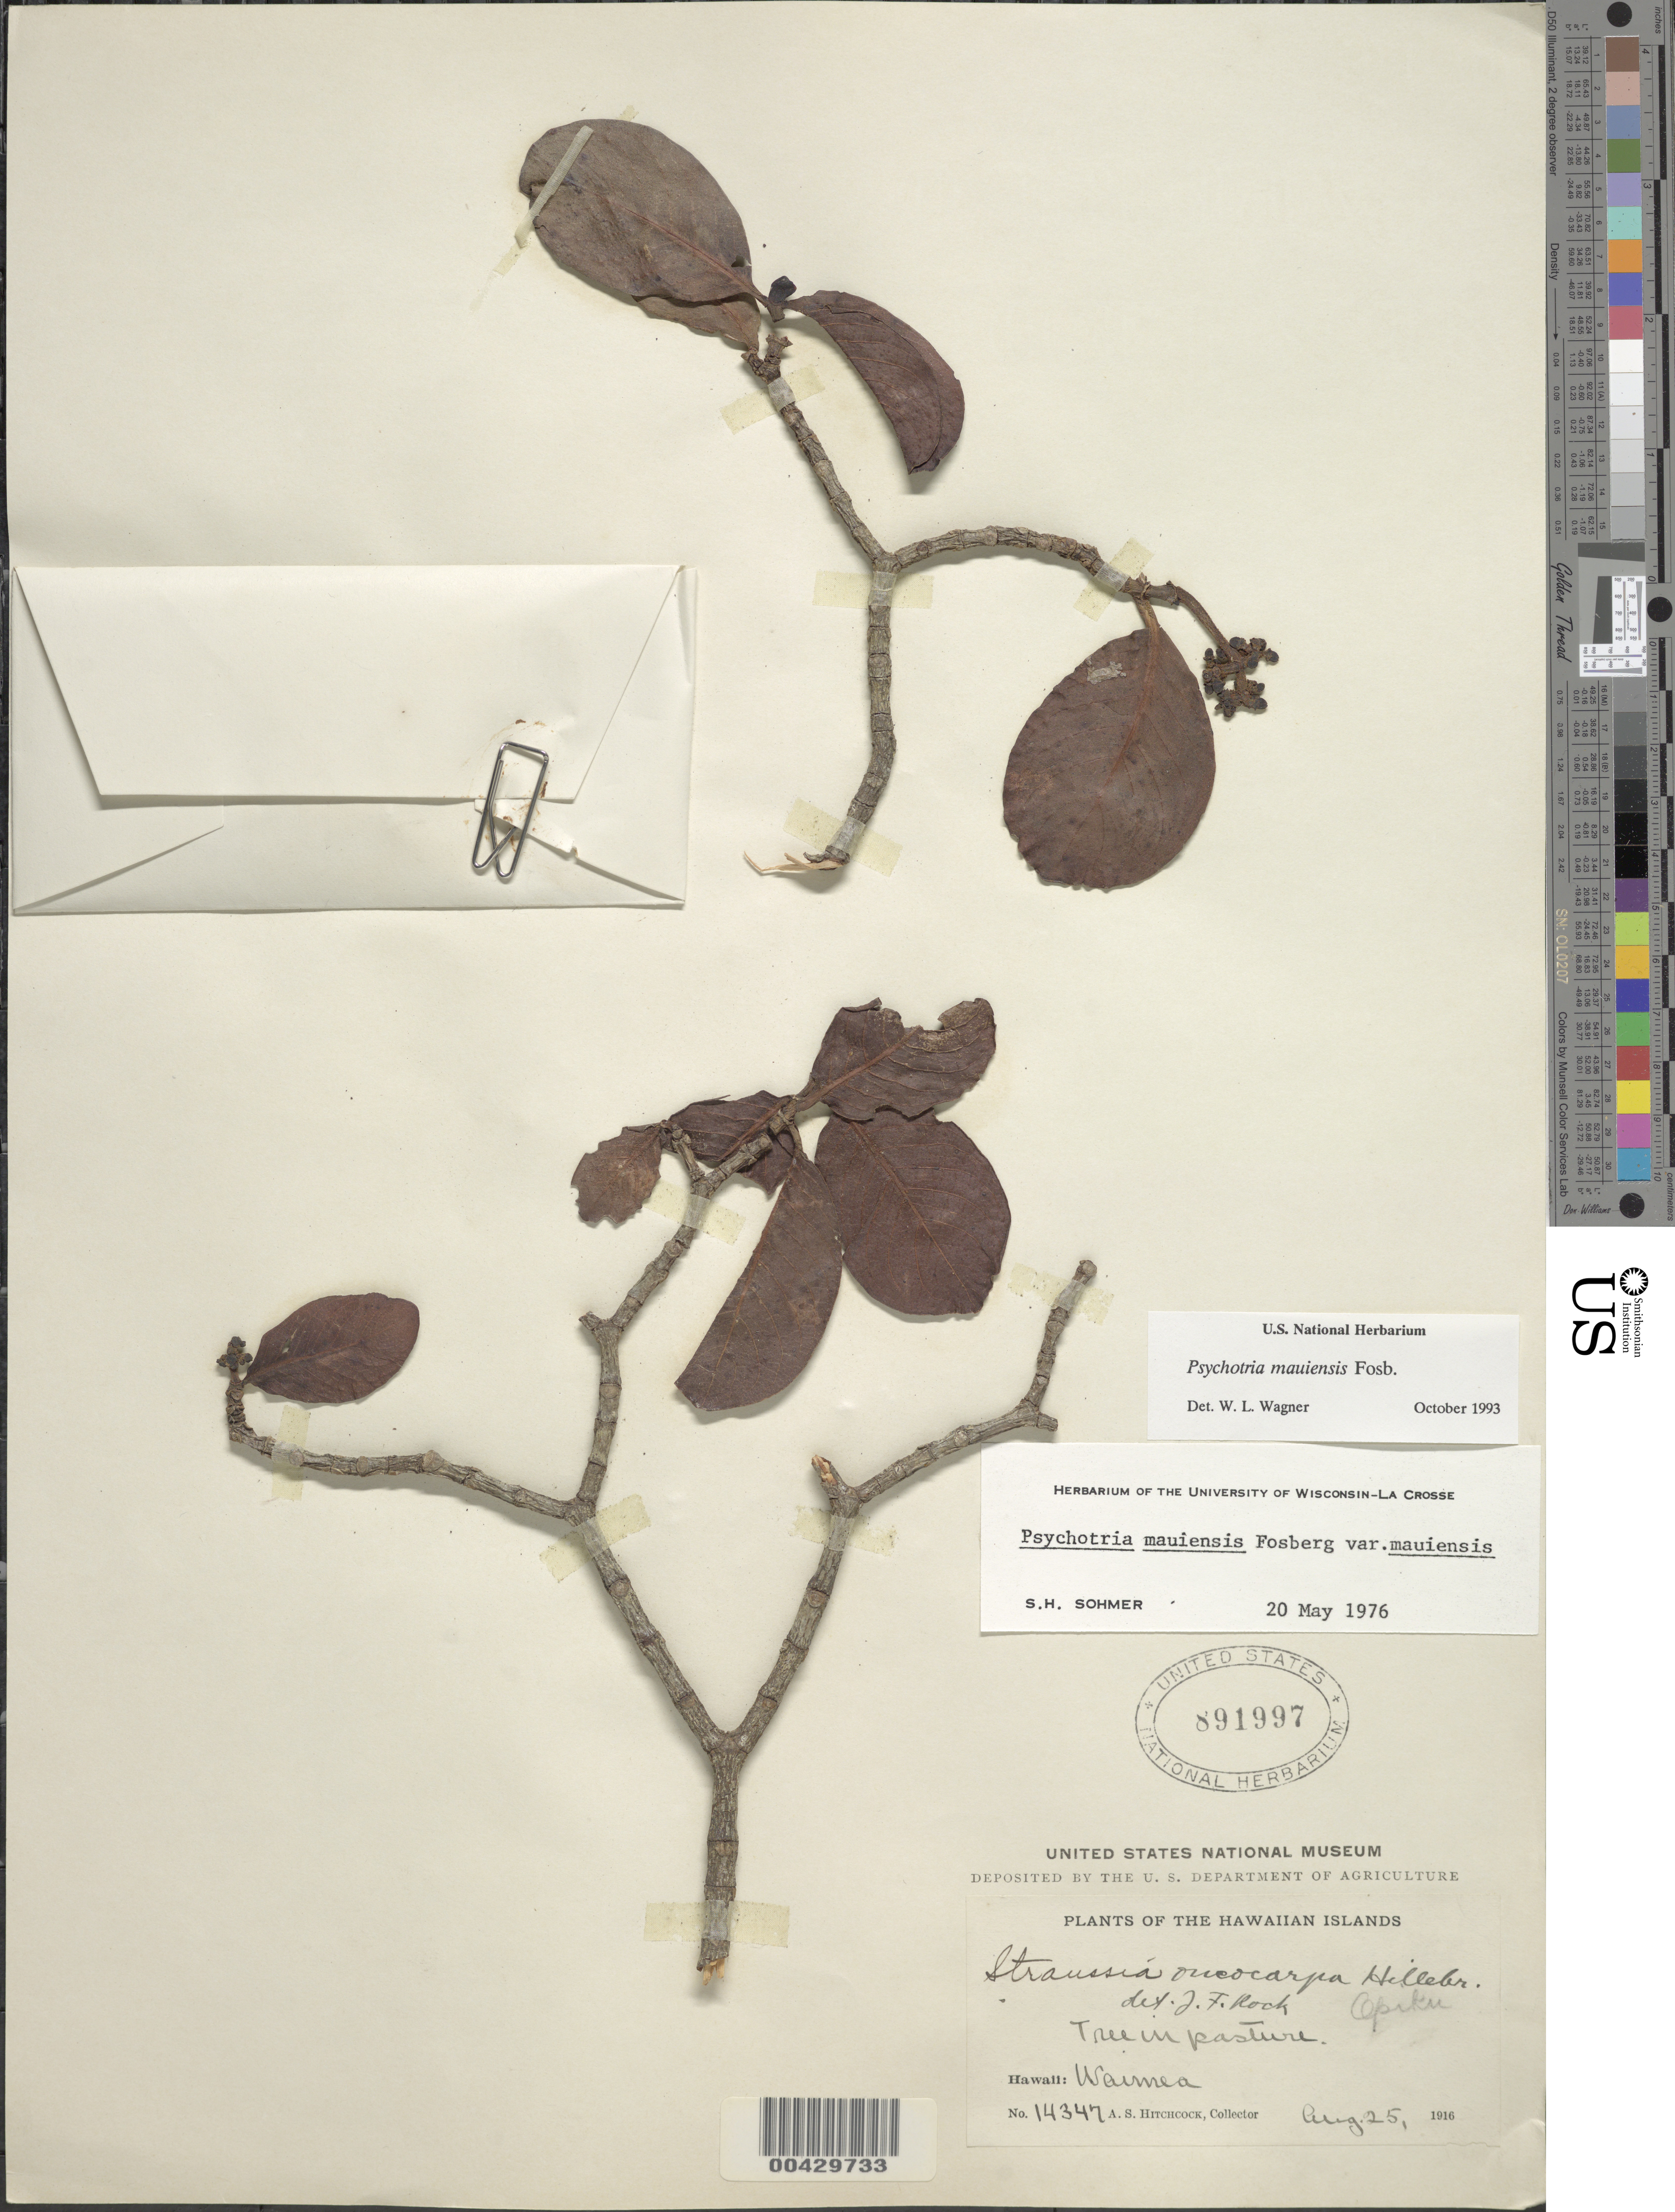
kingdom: Plantae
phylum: Tracheophyta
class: Magnoliopsida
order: Gentianales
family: Rubiaceae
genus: Psychotria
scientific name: Psychotria mauiensis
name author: Fosberg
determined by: Wagner, W. L., (BOT), Smithsonian Institution - National Museum of Natural History (UNITED STATES)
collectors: A. S. Hitchcock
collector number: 14347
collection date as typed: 25 Aug 1916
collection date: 1916-08-25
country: United States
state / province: Hawaii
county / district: Kauai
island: Kaua'i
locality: Waimea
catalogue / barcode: US 891997